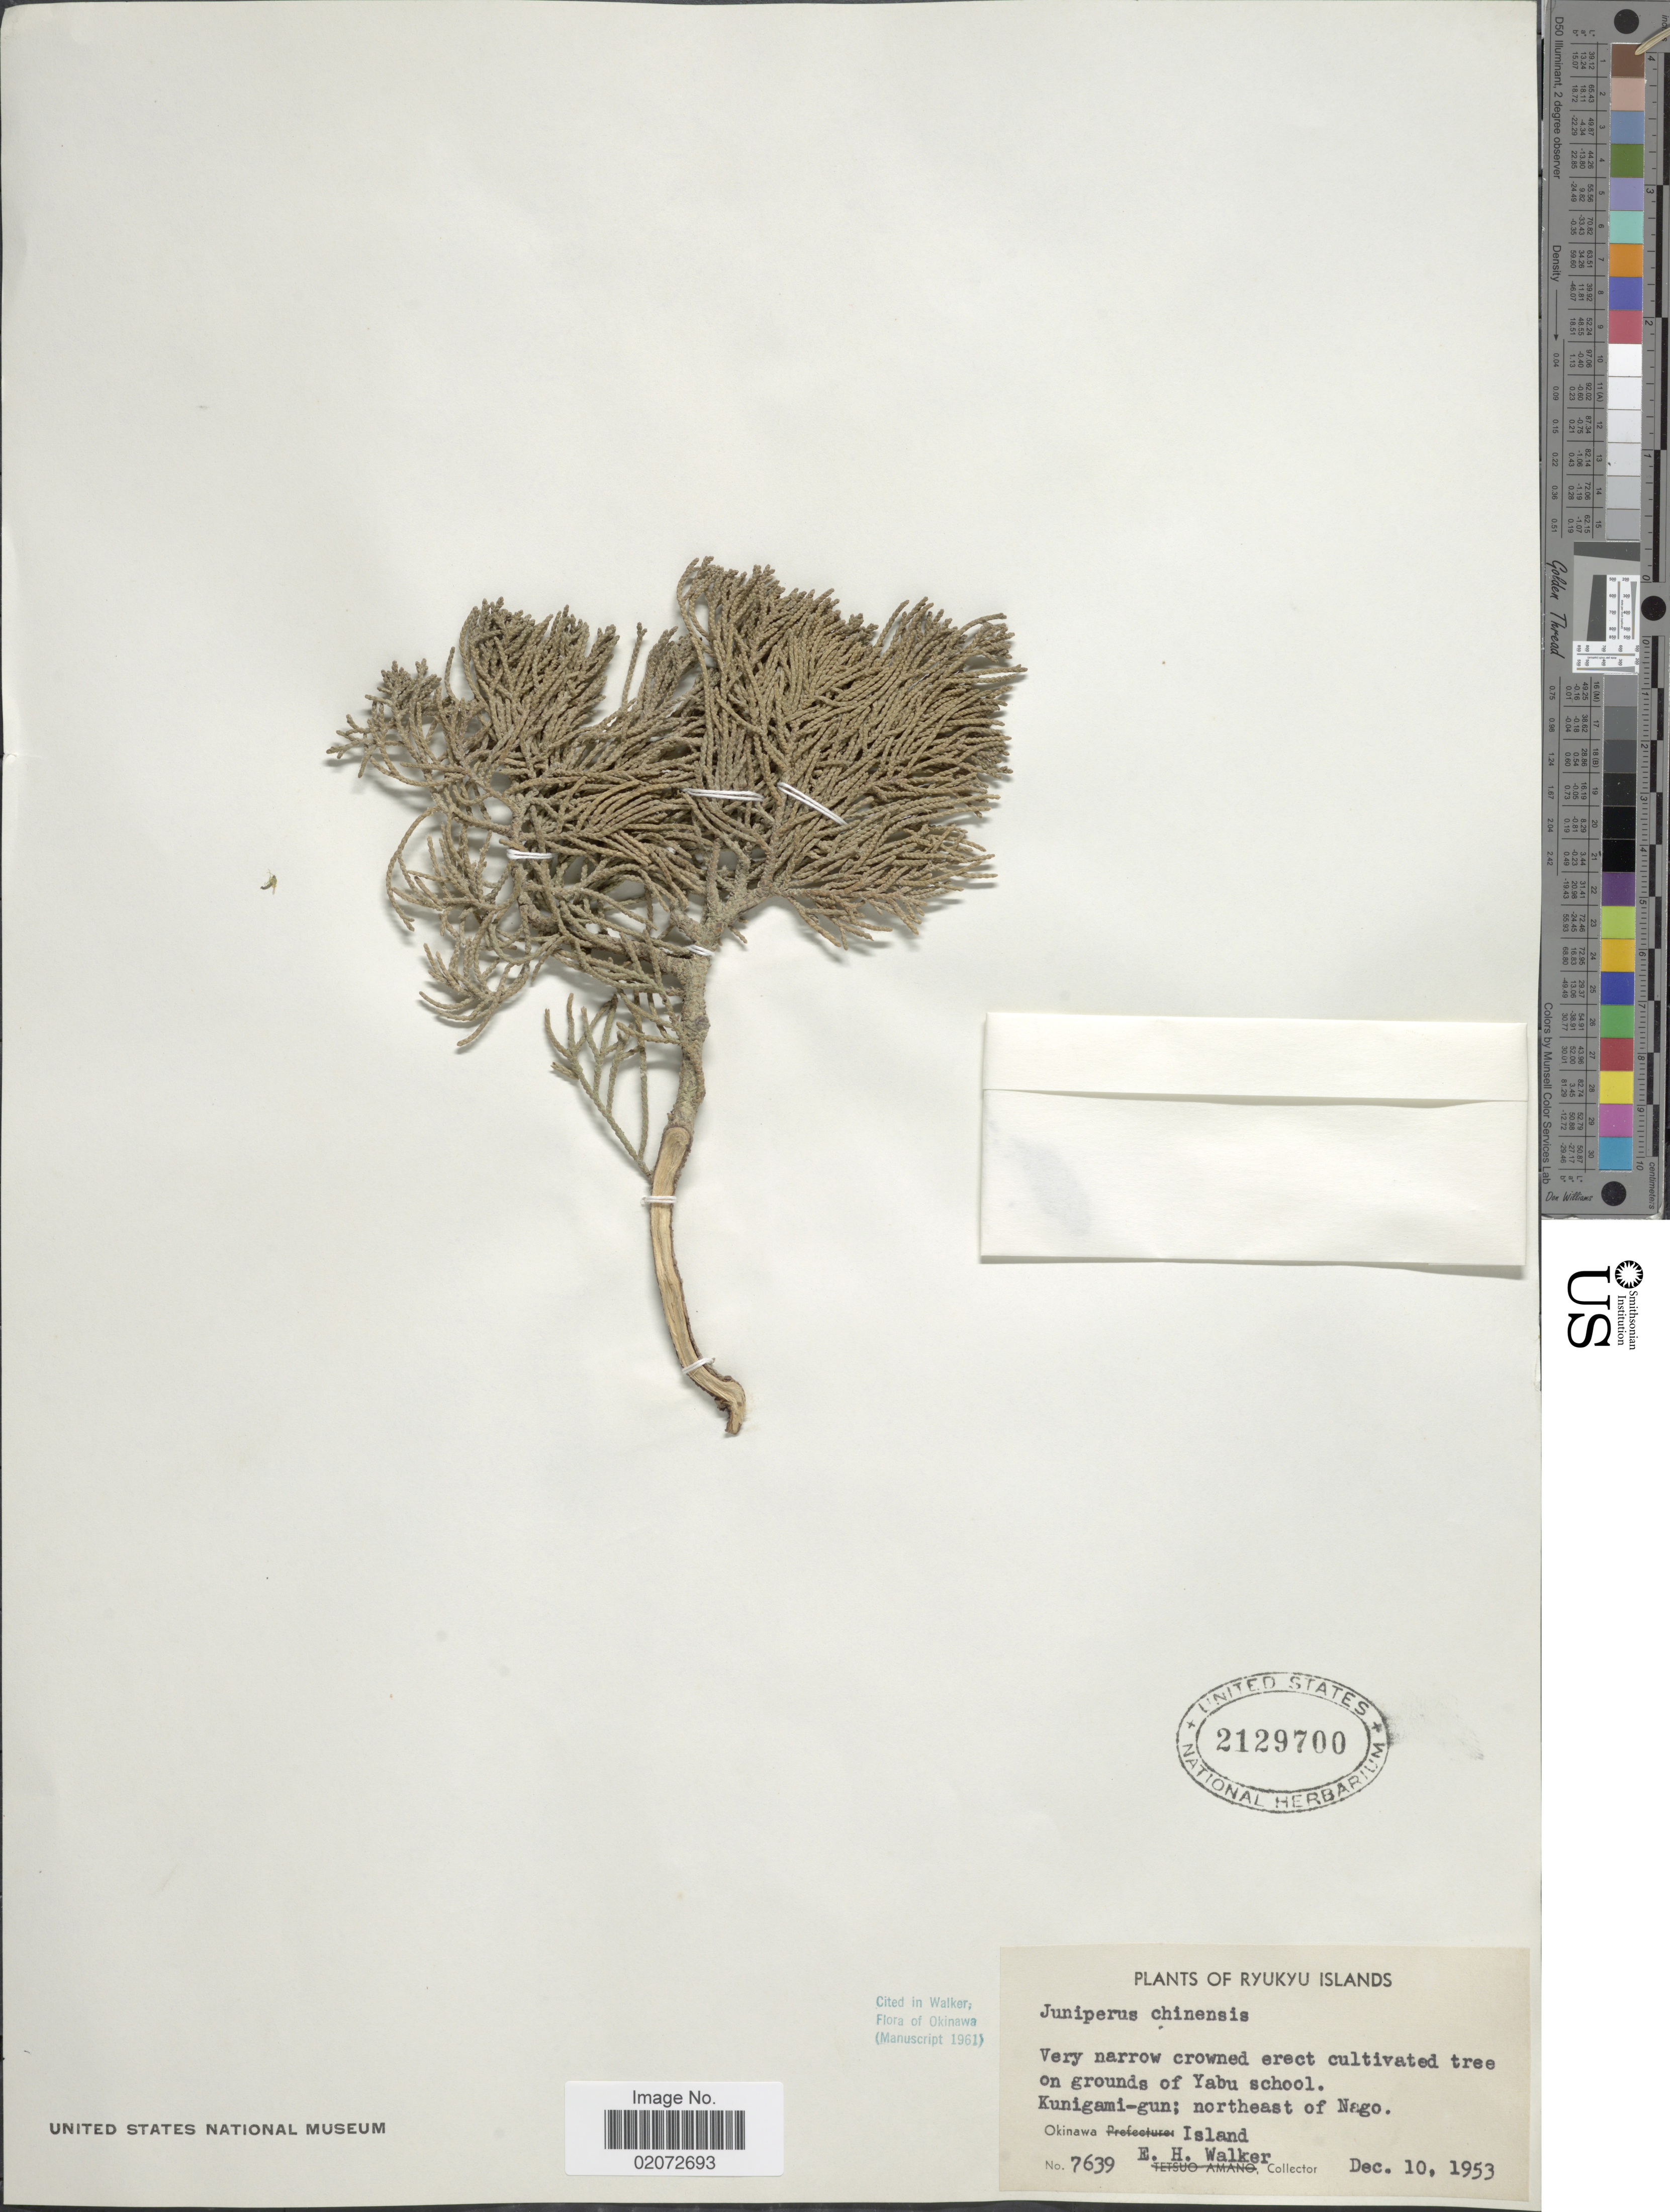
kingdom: Plantae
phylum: Tracheophyta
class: Pinopsida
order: Pinales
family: Cupressaceae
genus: Juniperus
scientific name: Juniperus chinensis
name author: L.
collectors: E. H. Walker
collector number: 7639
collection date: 1953-12-10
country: Japan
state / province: Okinawa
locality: Ryukyu Islands, Kunigami-gun; northeast of of Nago, Okinawa Island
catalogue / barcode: US 2129700